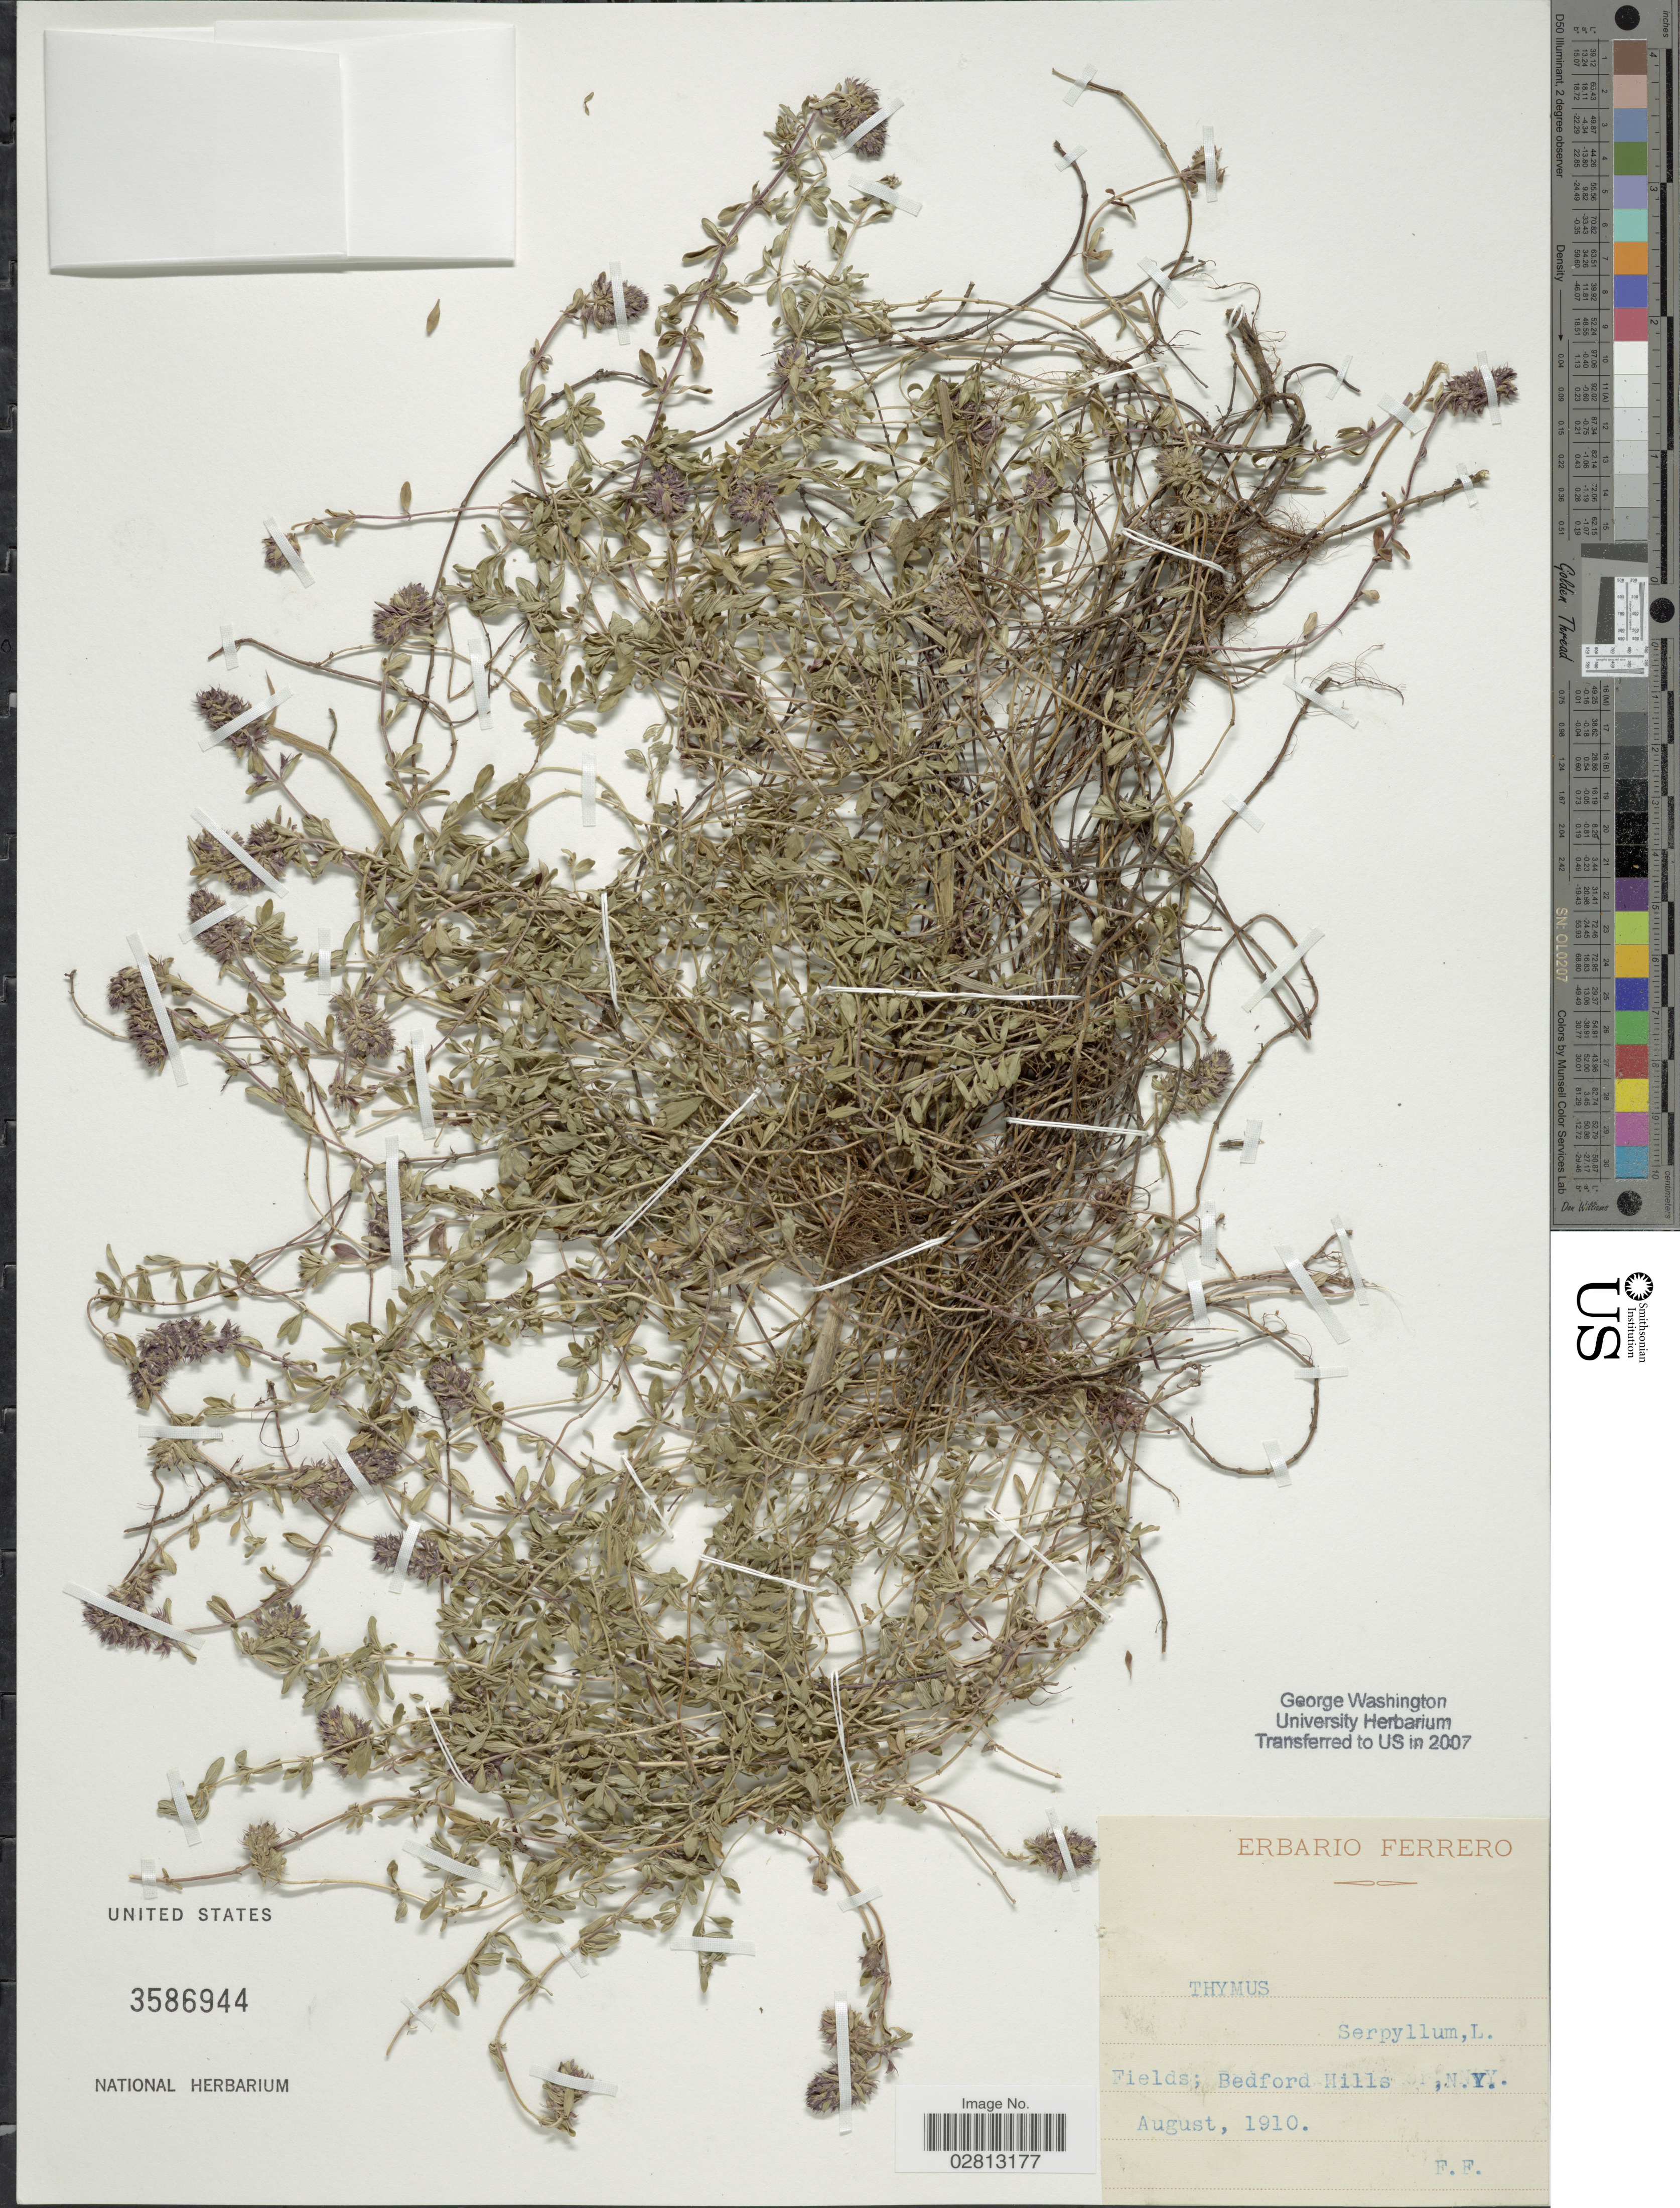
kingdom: Plantae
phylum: Tracheophyta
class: Magnoliopsida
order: Lamiales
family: Lamiaceae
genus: Thymus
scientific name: Thymus serpyllum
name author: L.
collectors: F. Ferrero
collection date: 1910-08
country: United States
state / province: New York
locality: Bedford Hills.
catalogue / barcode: US 3586944